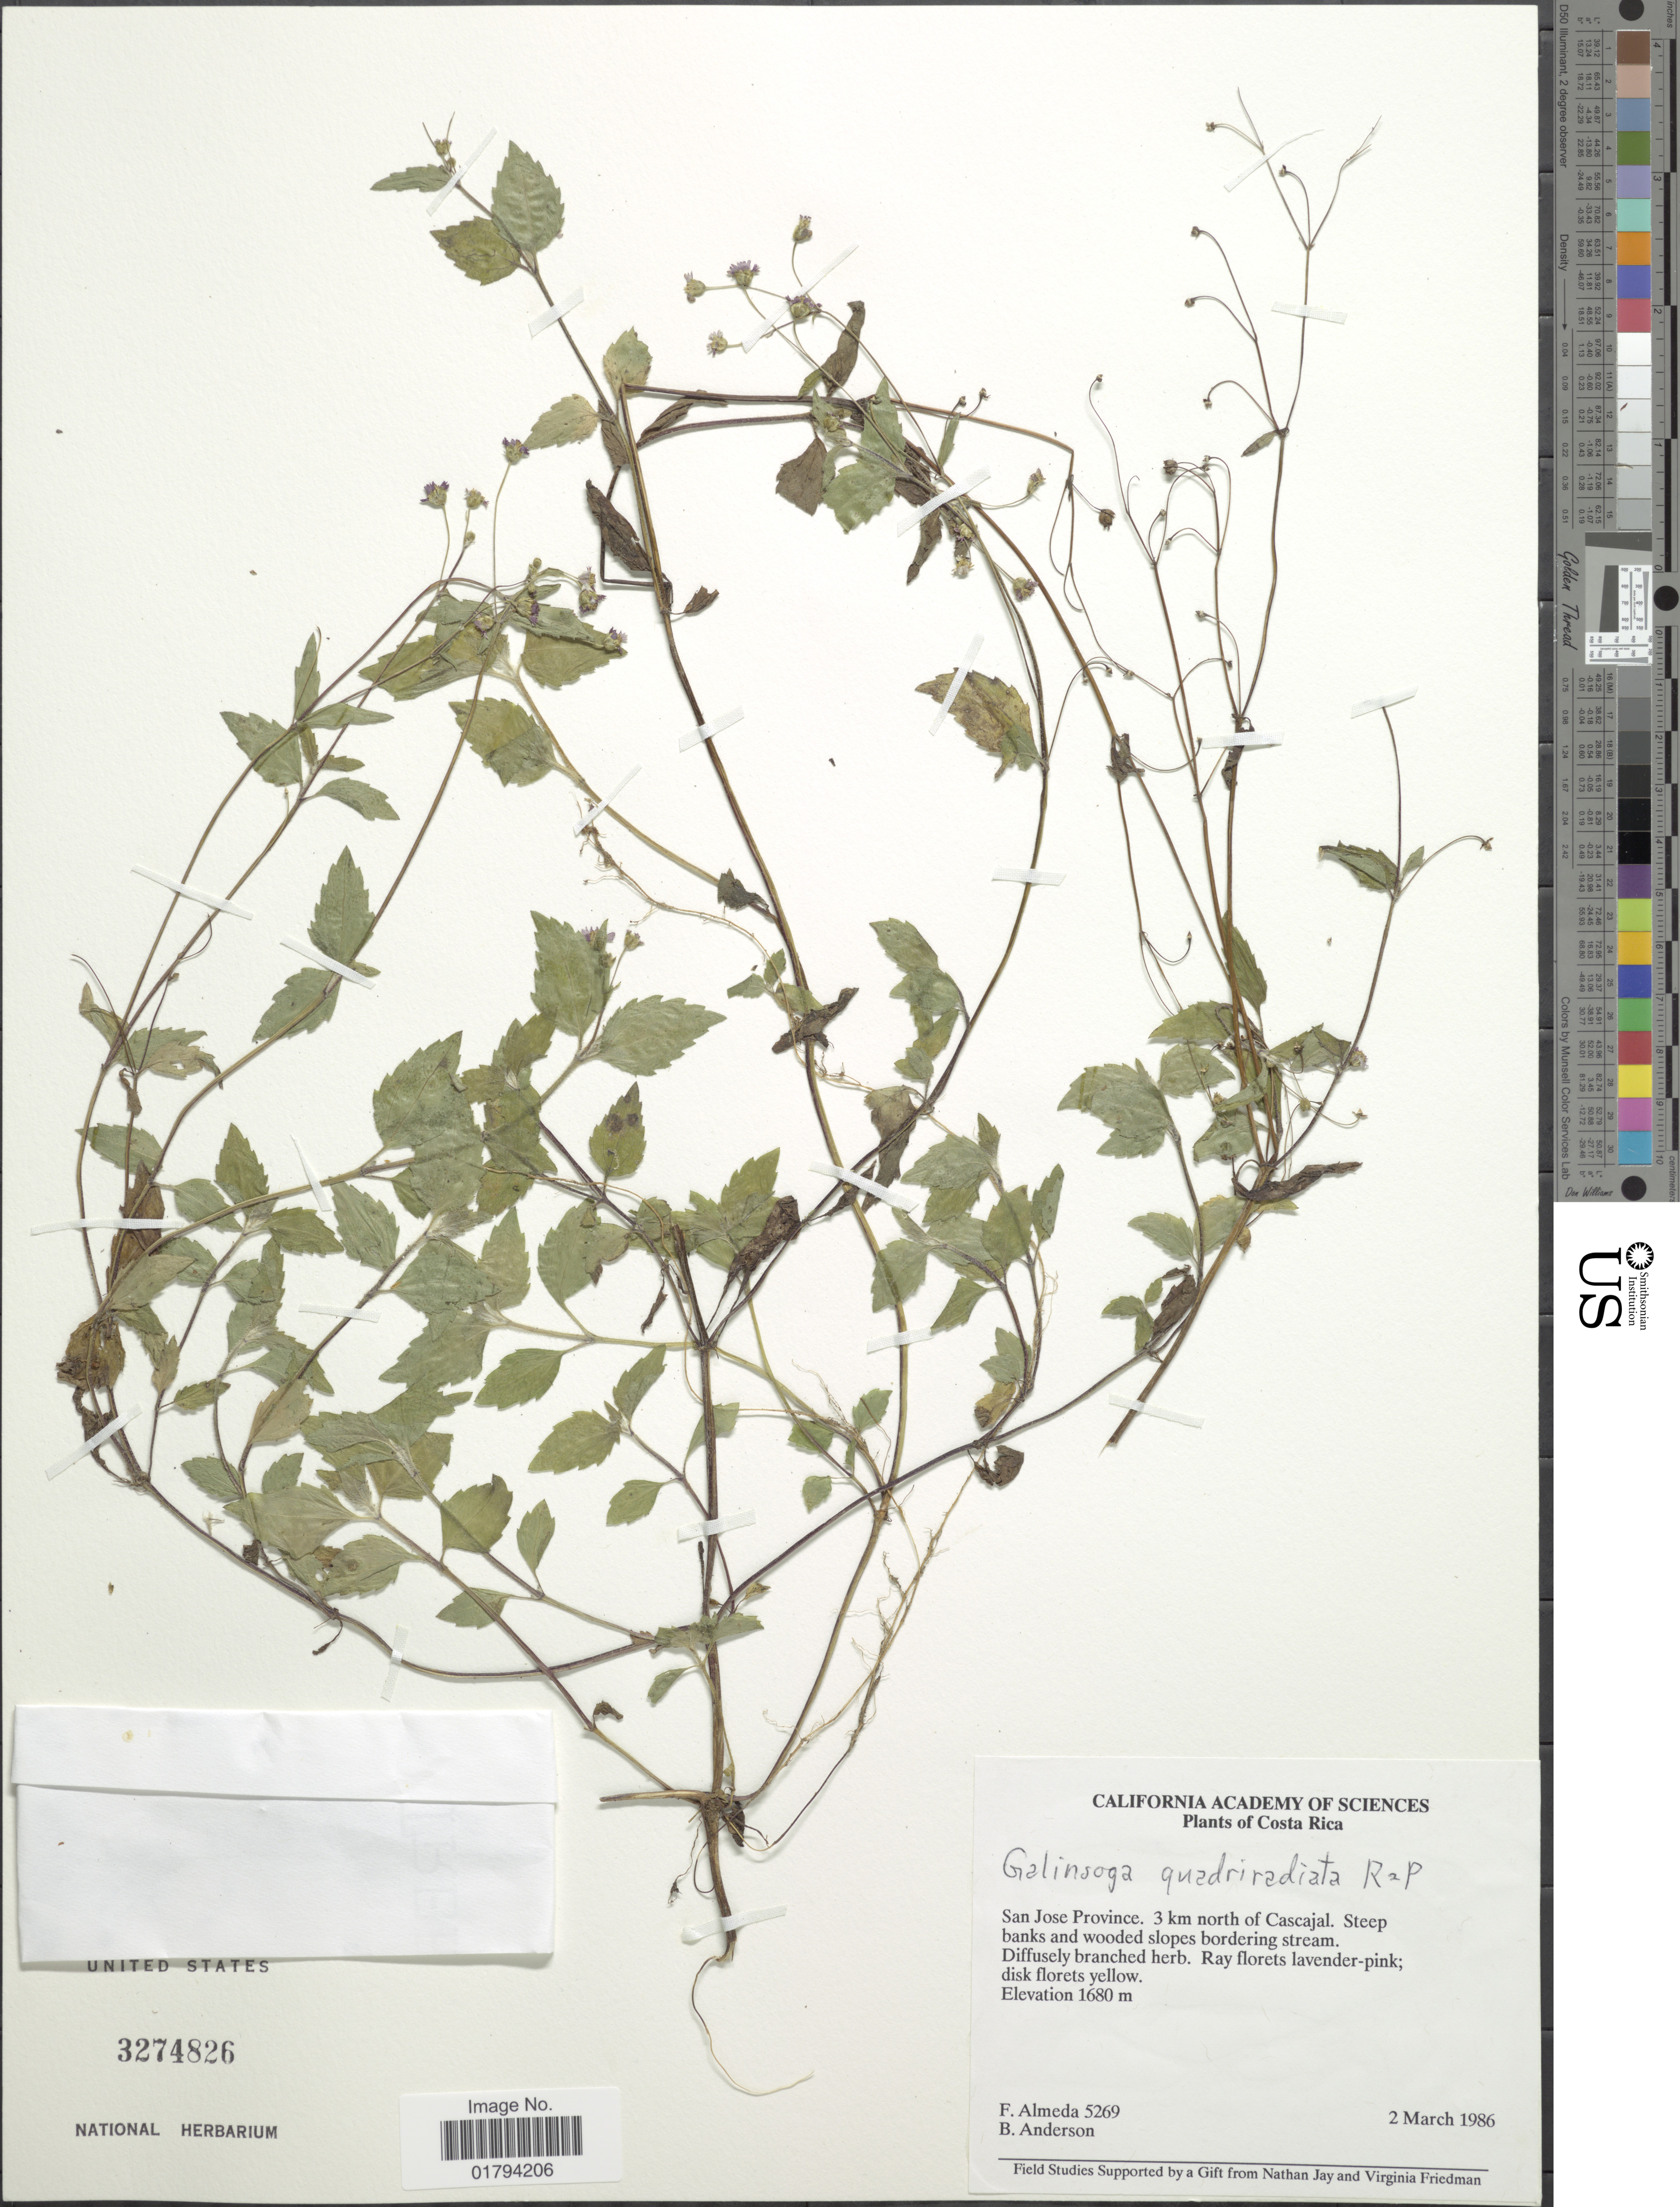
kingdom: Plantae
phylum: Tracheophyta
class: Magnoliopsida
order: Asterales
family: Asteraceae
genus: Galinsoga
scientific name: Galinsoga quadriradiata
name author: Ruiz & Pav.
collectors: F. Almeda & B. Anderson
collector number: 5269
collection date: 1986-03-02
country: Costa Rica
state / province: San José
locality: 3 km north of Cascajal, steep banks and wooded slopes bordering stream.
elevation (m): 1680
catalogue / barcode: US 3274826